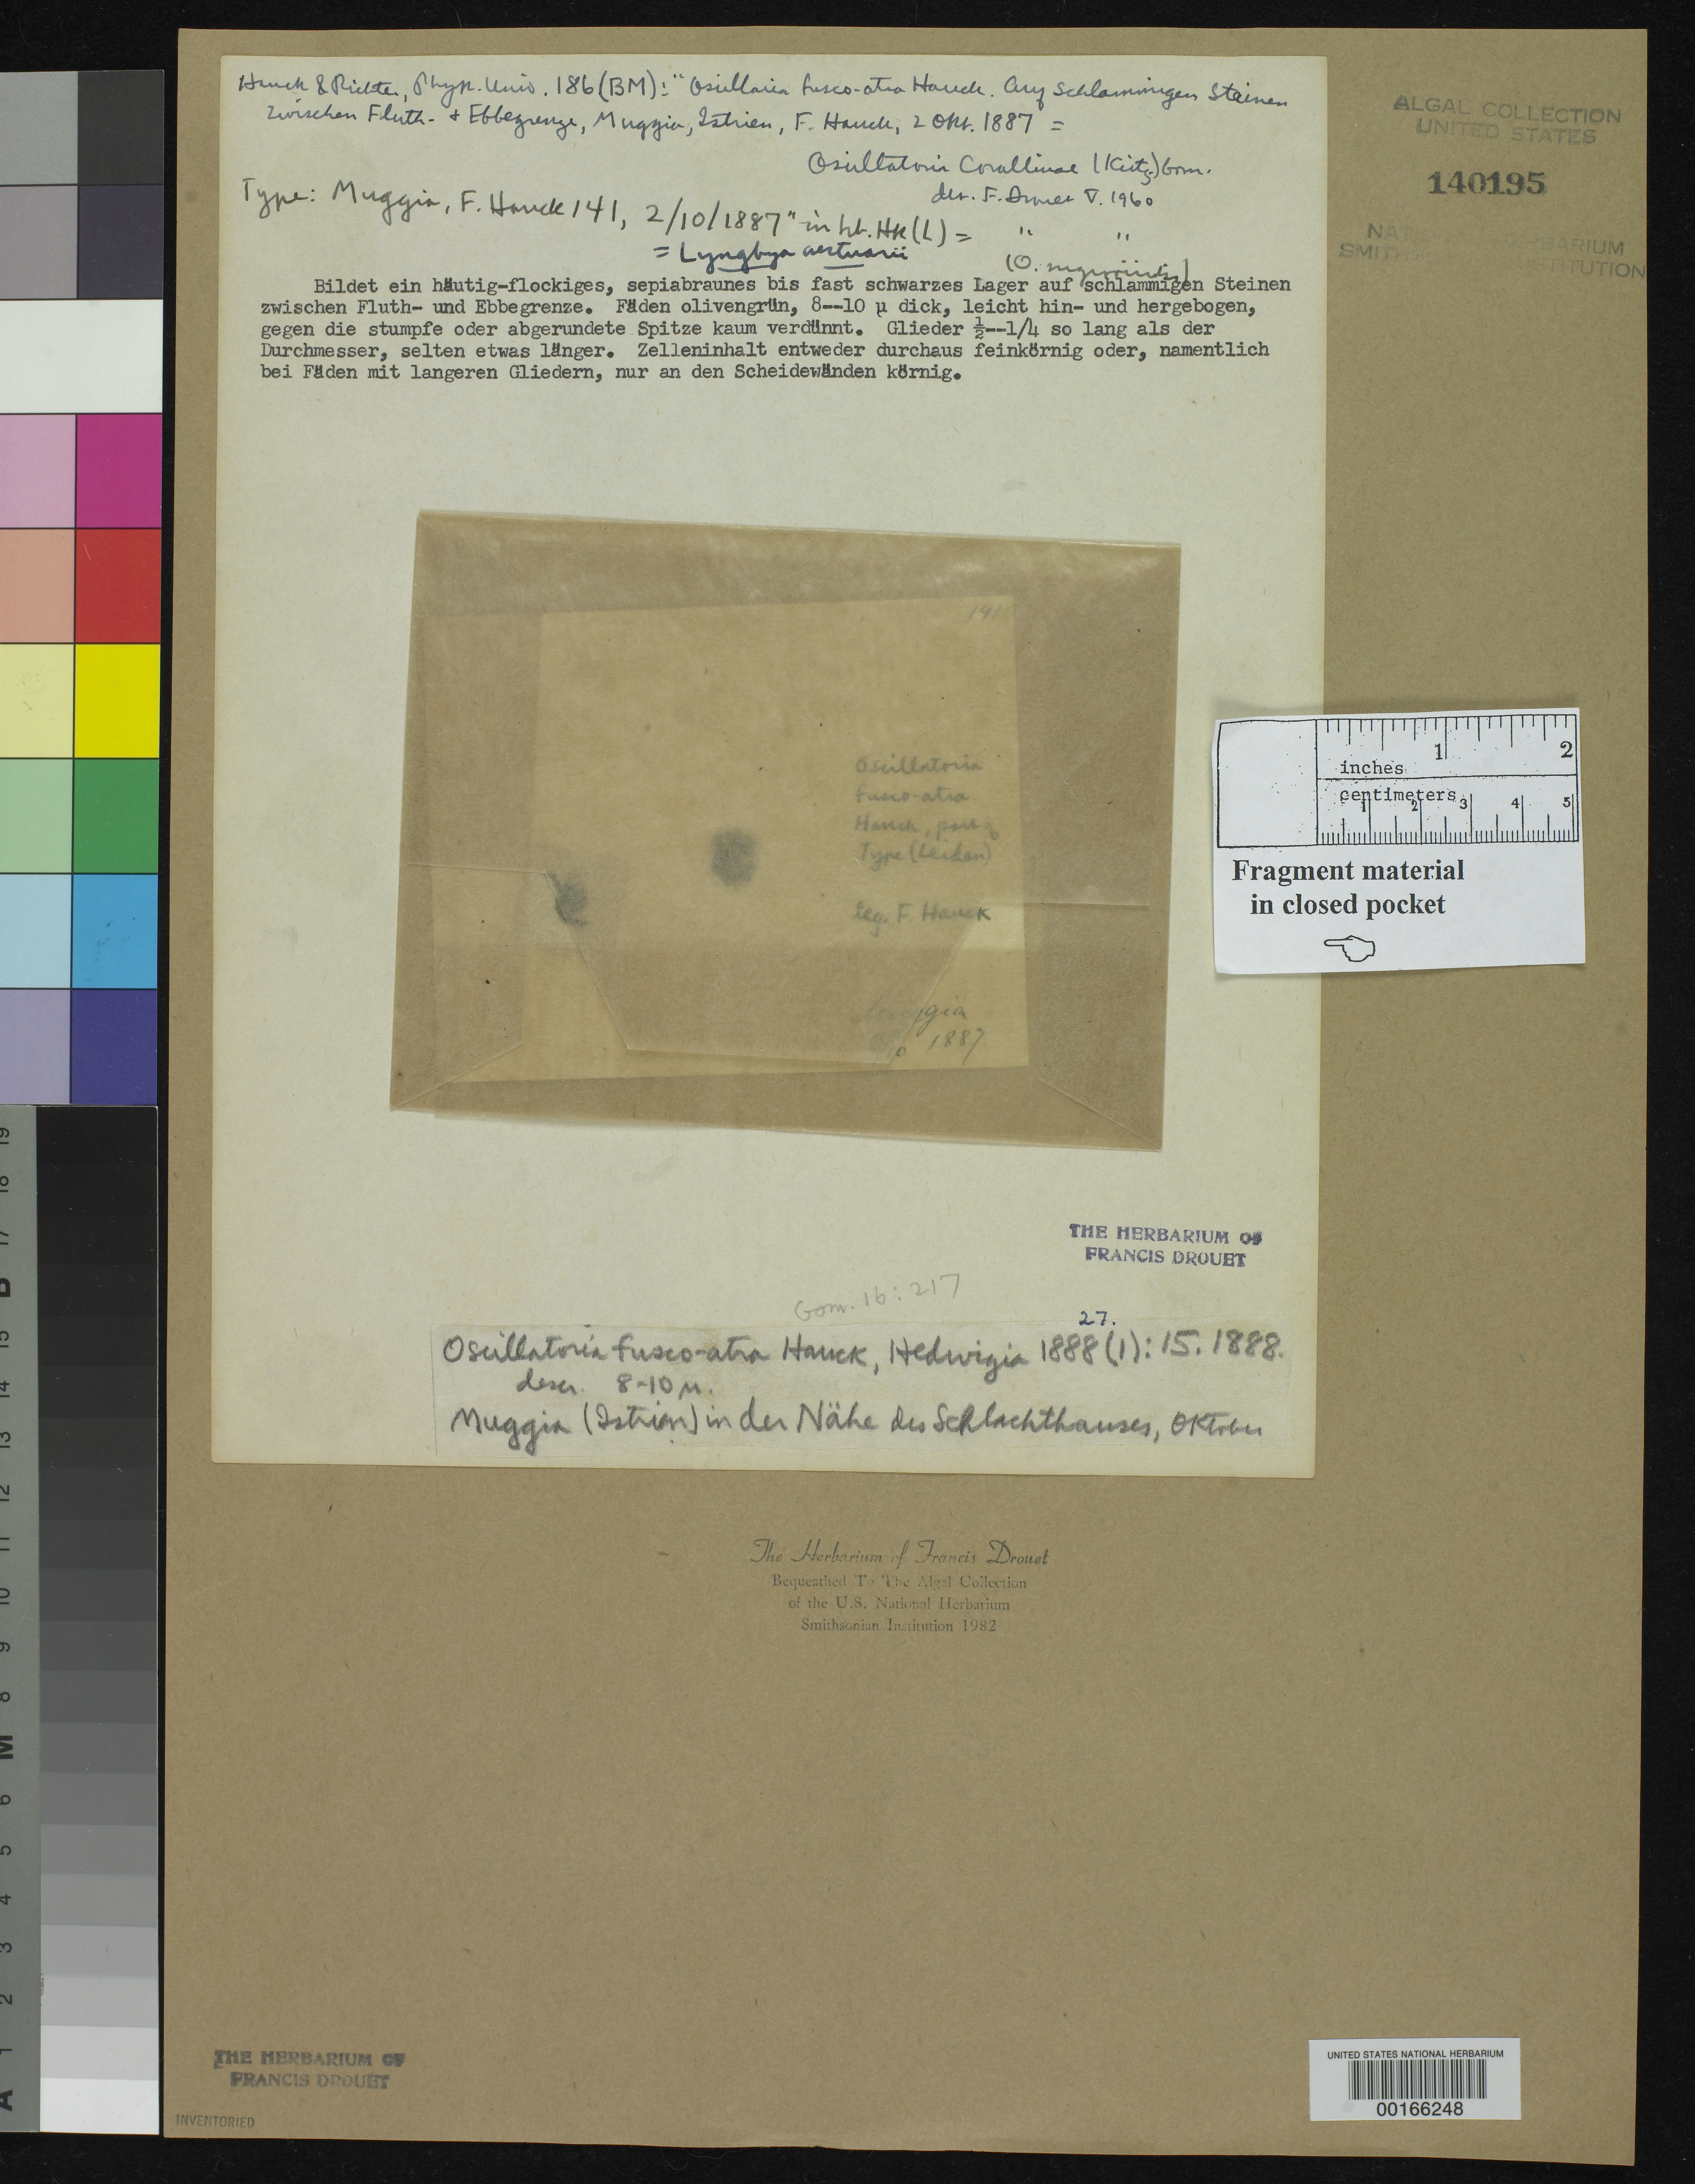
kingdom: Bacteria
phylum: Cyanobacteria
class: Cyanobacteriia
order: Cyanobacteriales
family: Oscillatoriaceae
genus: Oscillatoria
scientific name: Oscillatoria fusco-atra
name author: Hauck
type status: Clastotype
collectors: F. Hauck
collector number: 141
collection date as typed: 02 Oct 1887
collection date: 1887-10-02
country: Italy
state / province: Friuli-Venezia Giulia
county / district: Trieste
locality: Muggia.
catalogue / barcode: US 140195